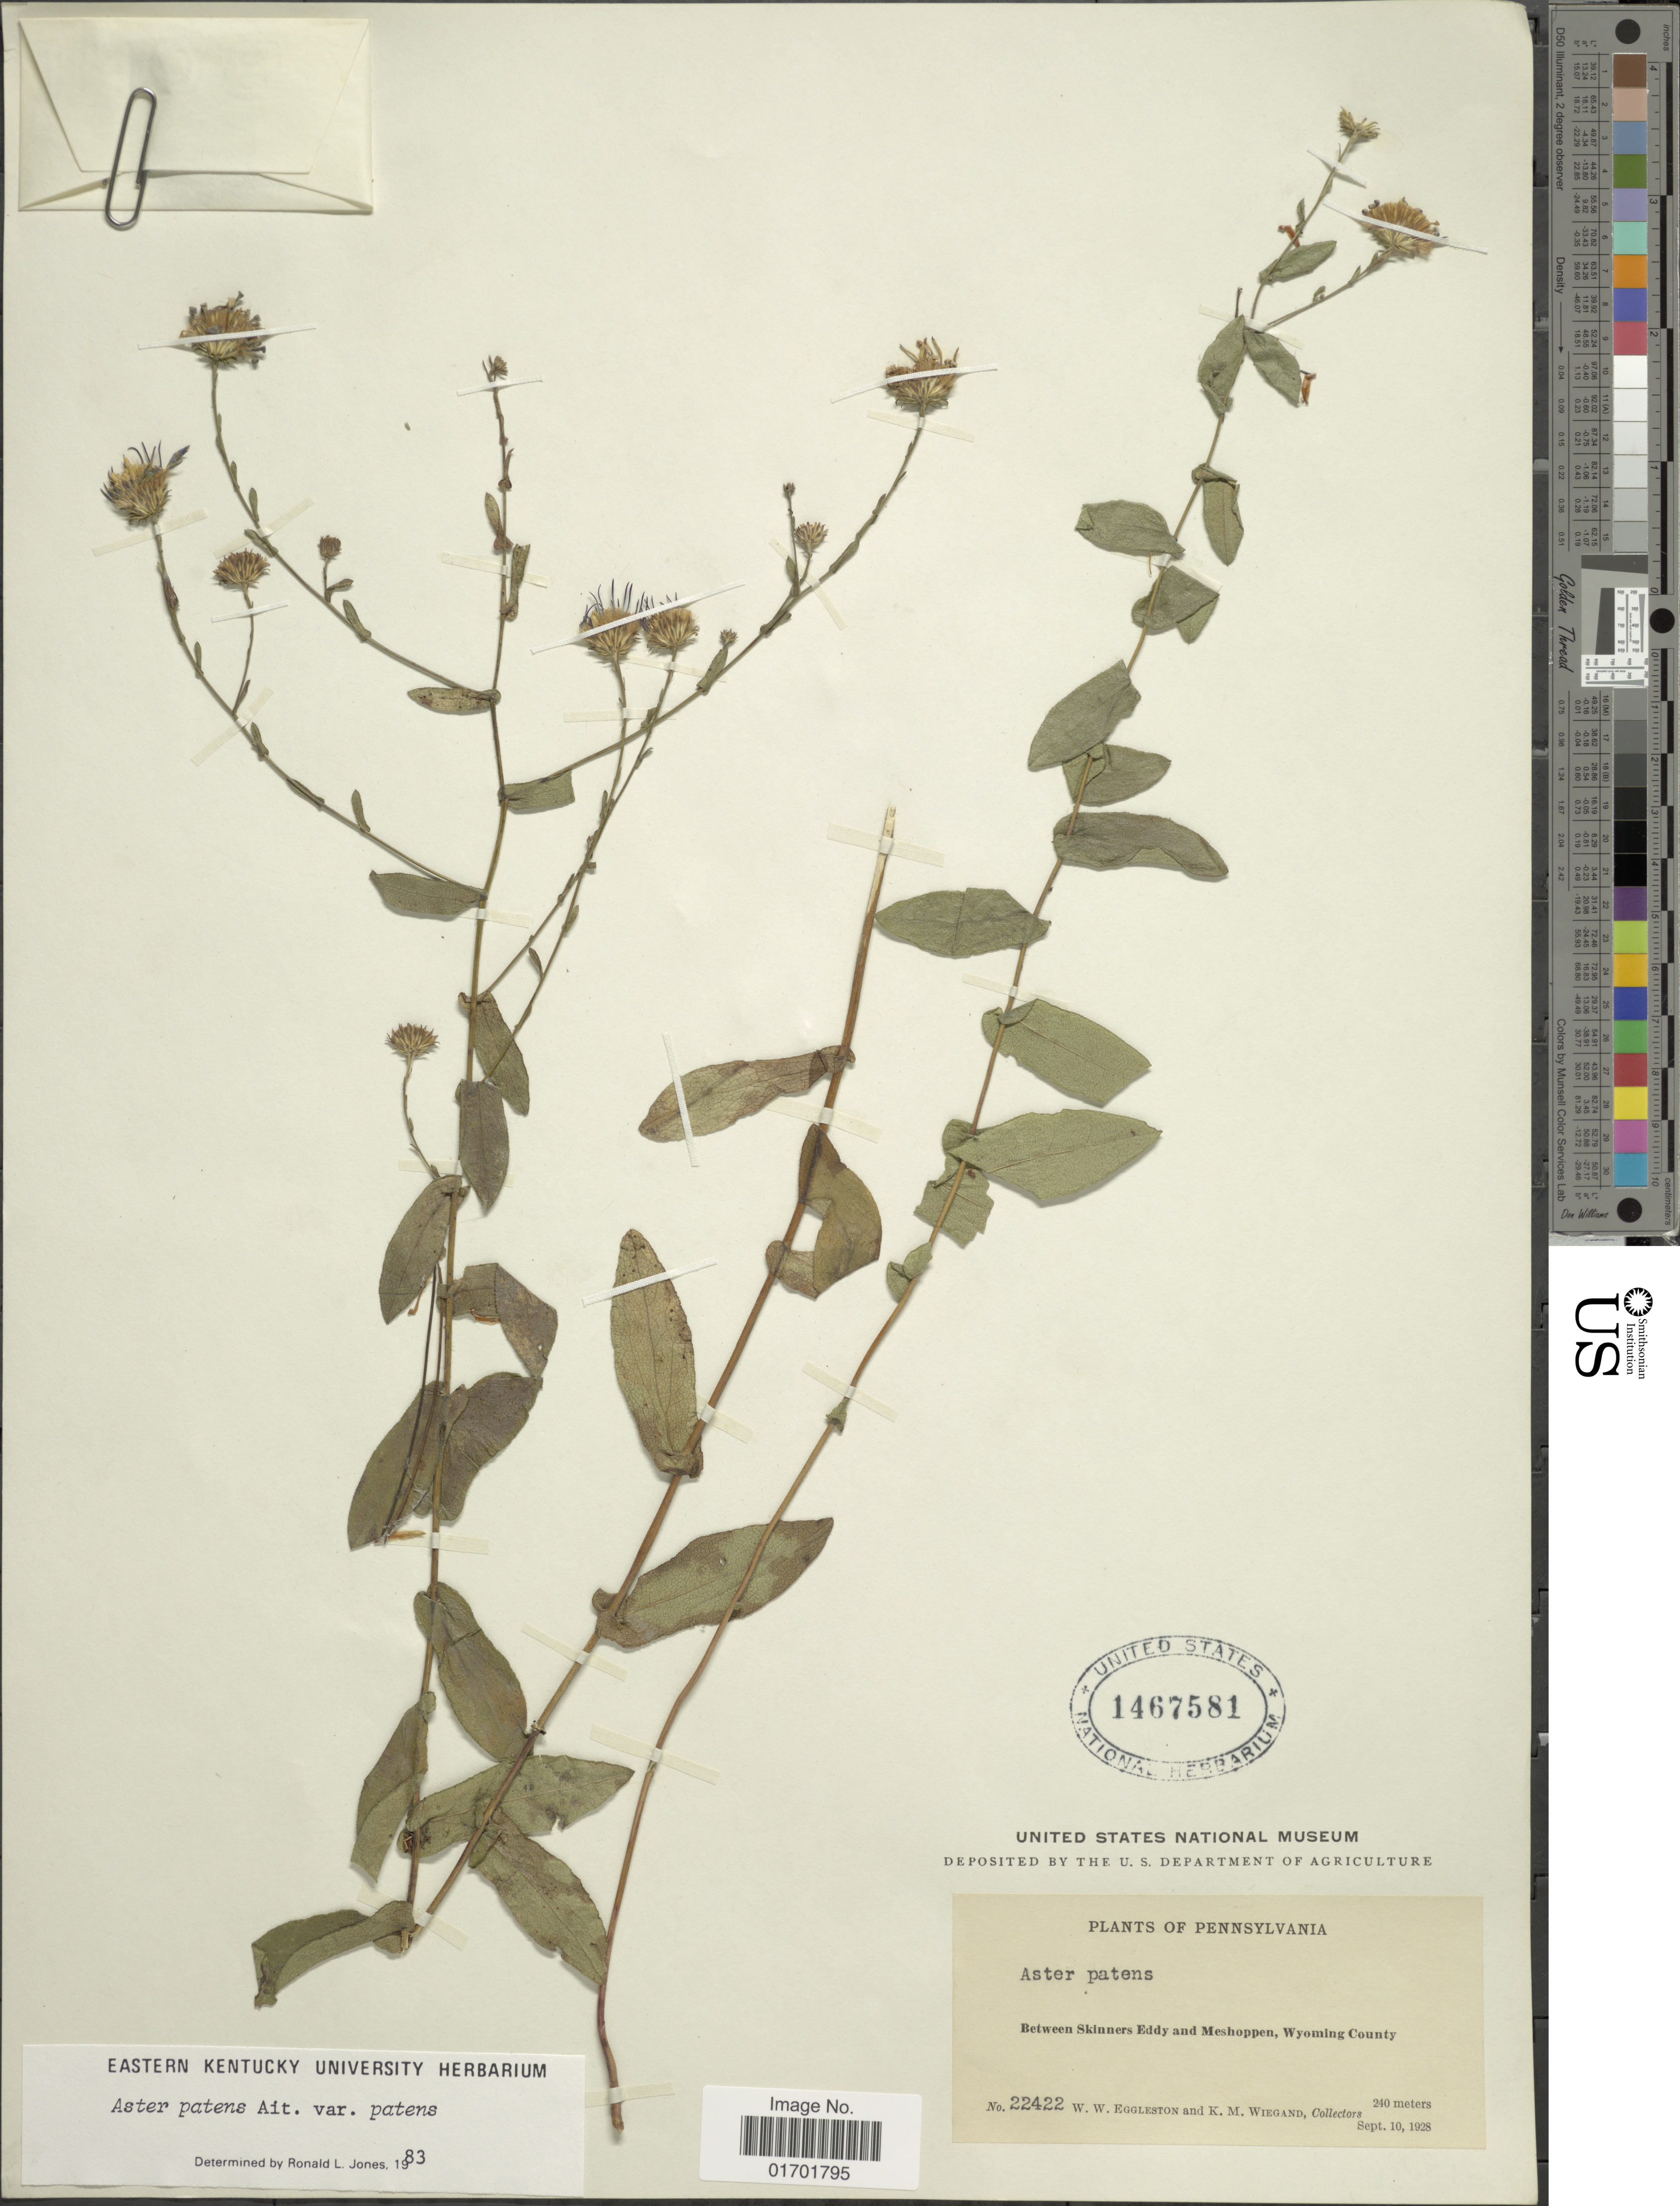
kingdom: Plantae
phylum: Tracheophyta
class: Magnoliopsida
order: Asterales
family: Asteraceae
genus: Symphyotrichum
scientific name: Symphyotrichum patens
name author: (Aiton) G.L. Nesom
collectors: W. W. Eggleston & K. M. Wiegand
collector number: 22422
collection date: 1928-09-10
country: United States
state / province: Pennsylvania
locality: Between Skinners Eddy and Meshoppen, Wyoming County.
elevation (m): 240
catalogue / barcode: US 1467581